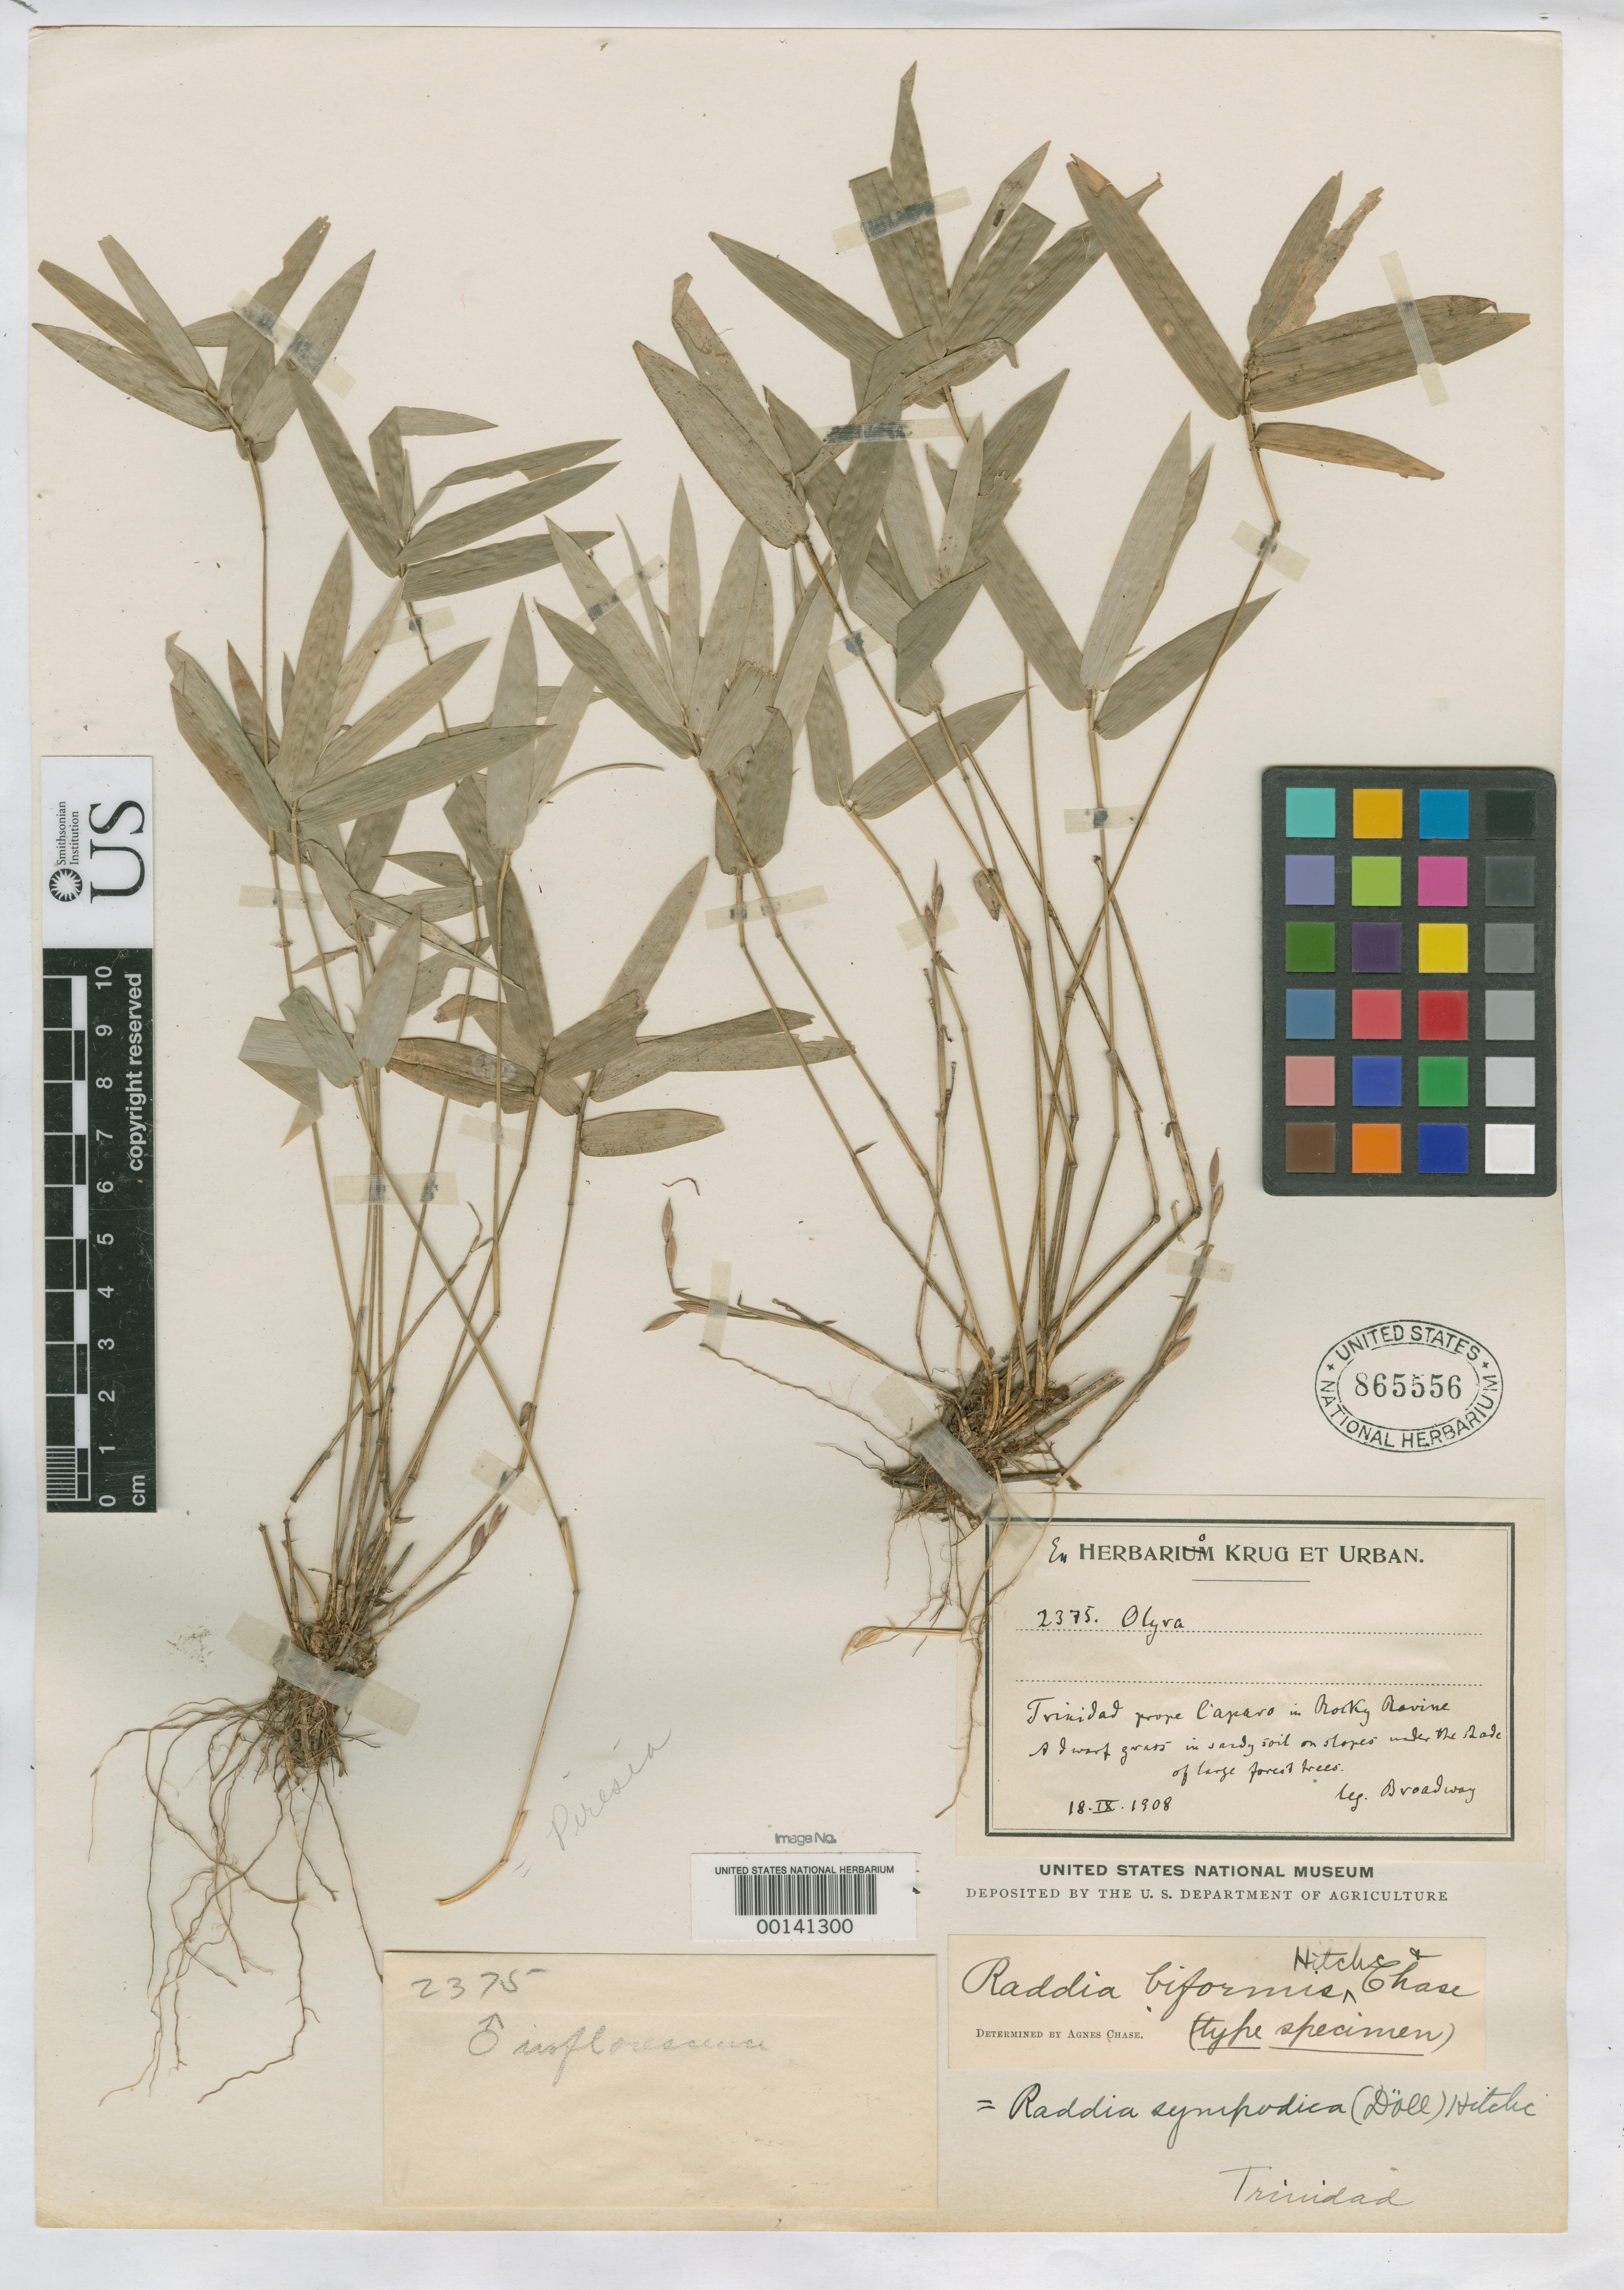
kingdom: Plantae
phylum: Tracheophyta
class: Liliopsida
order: Poales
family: Poaceae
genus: Raddia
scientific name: Raddia biformis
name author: Hitchc. & Chase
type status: Holotype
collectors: W. E. Broadway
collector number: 2375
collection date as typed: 18 Sep 1908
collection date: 1908-09-18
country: Trinidad and Tobago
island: Trinidad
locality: Near Caparo.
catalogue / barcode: US 865556